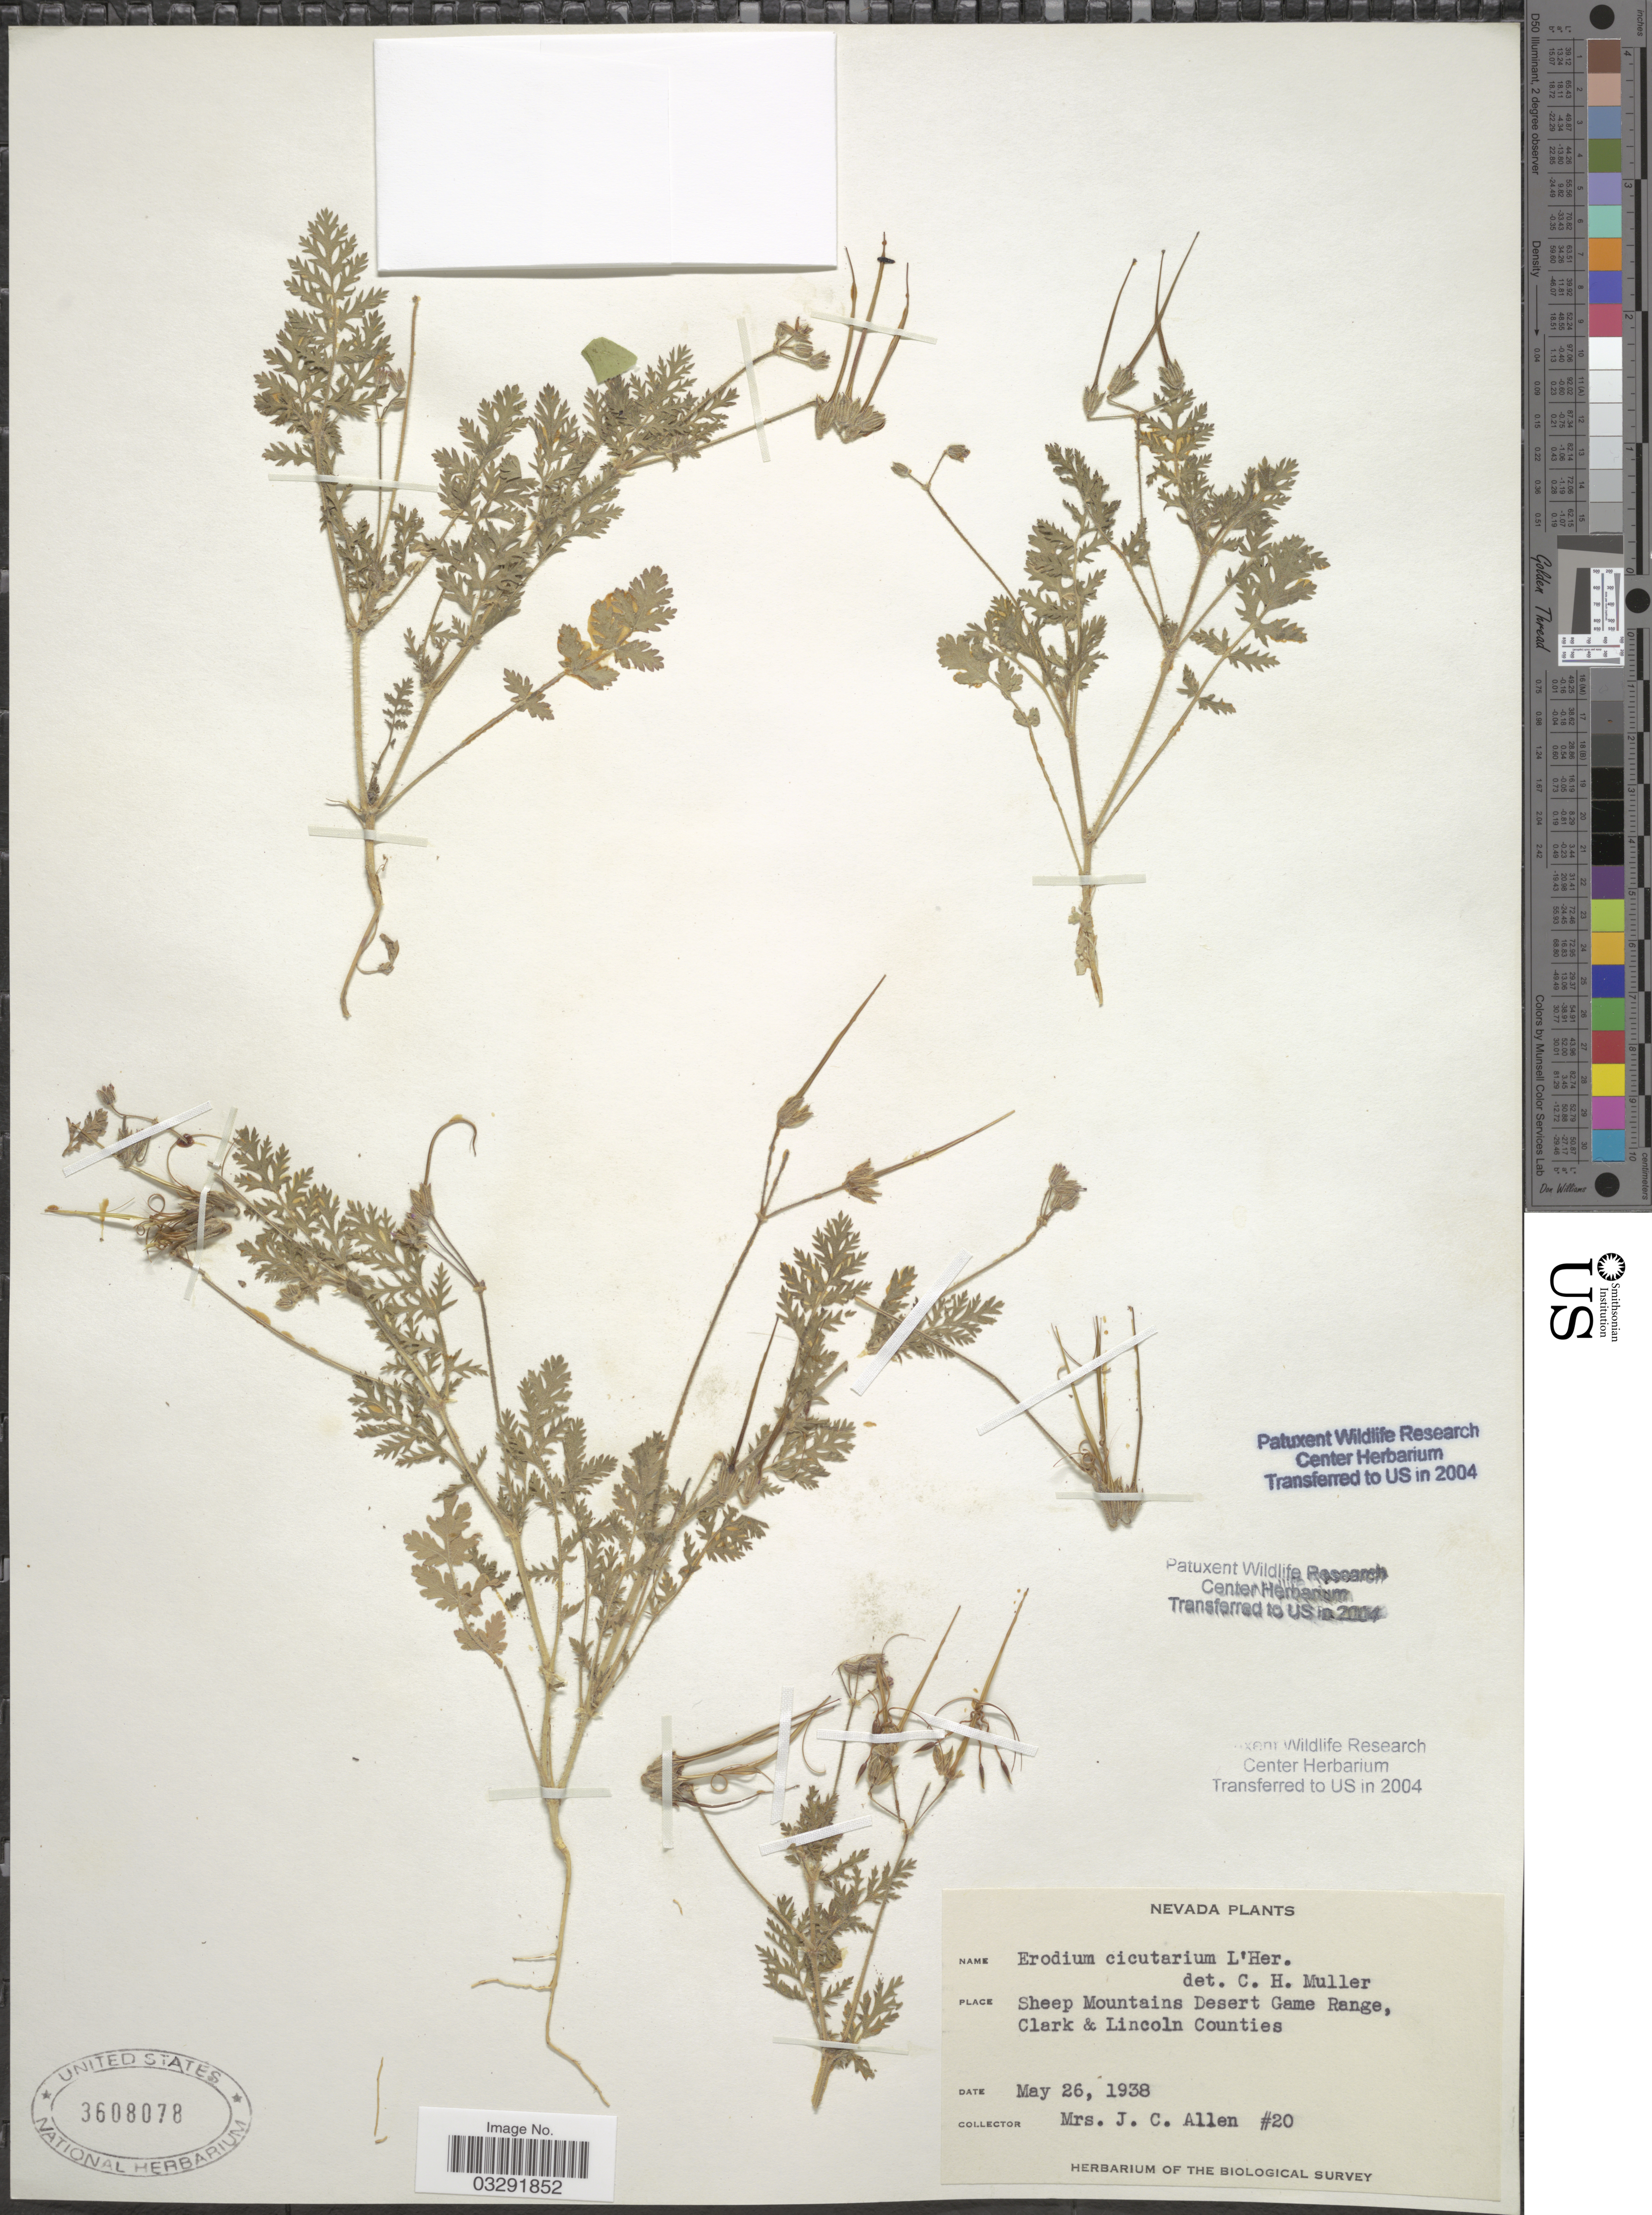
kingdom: Plantae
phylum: Tracheophyta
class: Magnoliopsida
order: Geraniales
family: Geraniaceae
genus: Erodium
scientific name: Erodium cicutarium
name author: (L.) L'Hér.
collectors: Mrs. J. C. Allen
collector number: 20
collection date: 1938-05-26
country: United States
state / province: Nevada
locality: Sheep Mountains Desert Game Range, Clark & Lincoln Counties.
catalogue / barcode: US 3608078